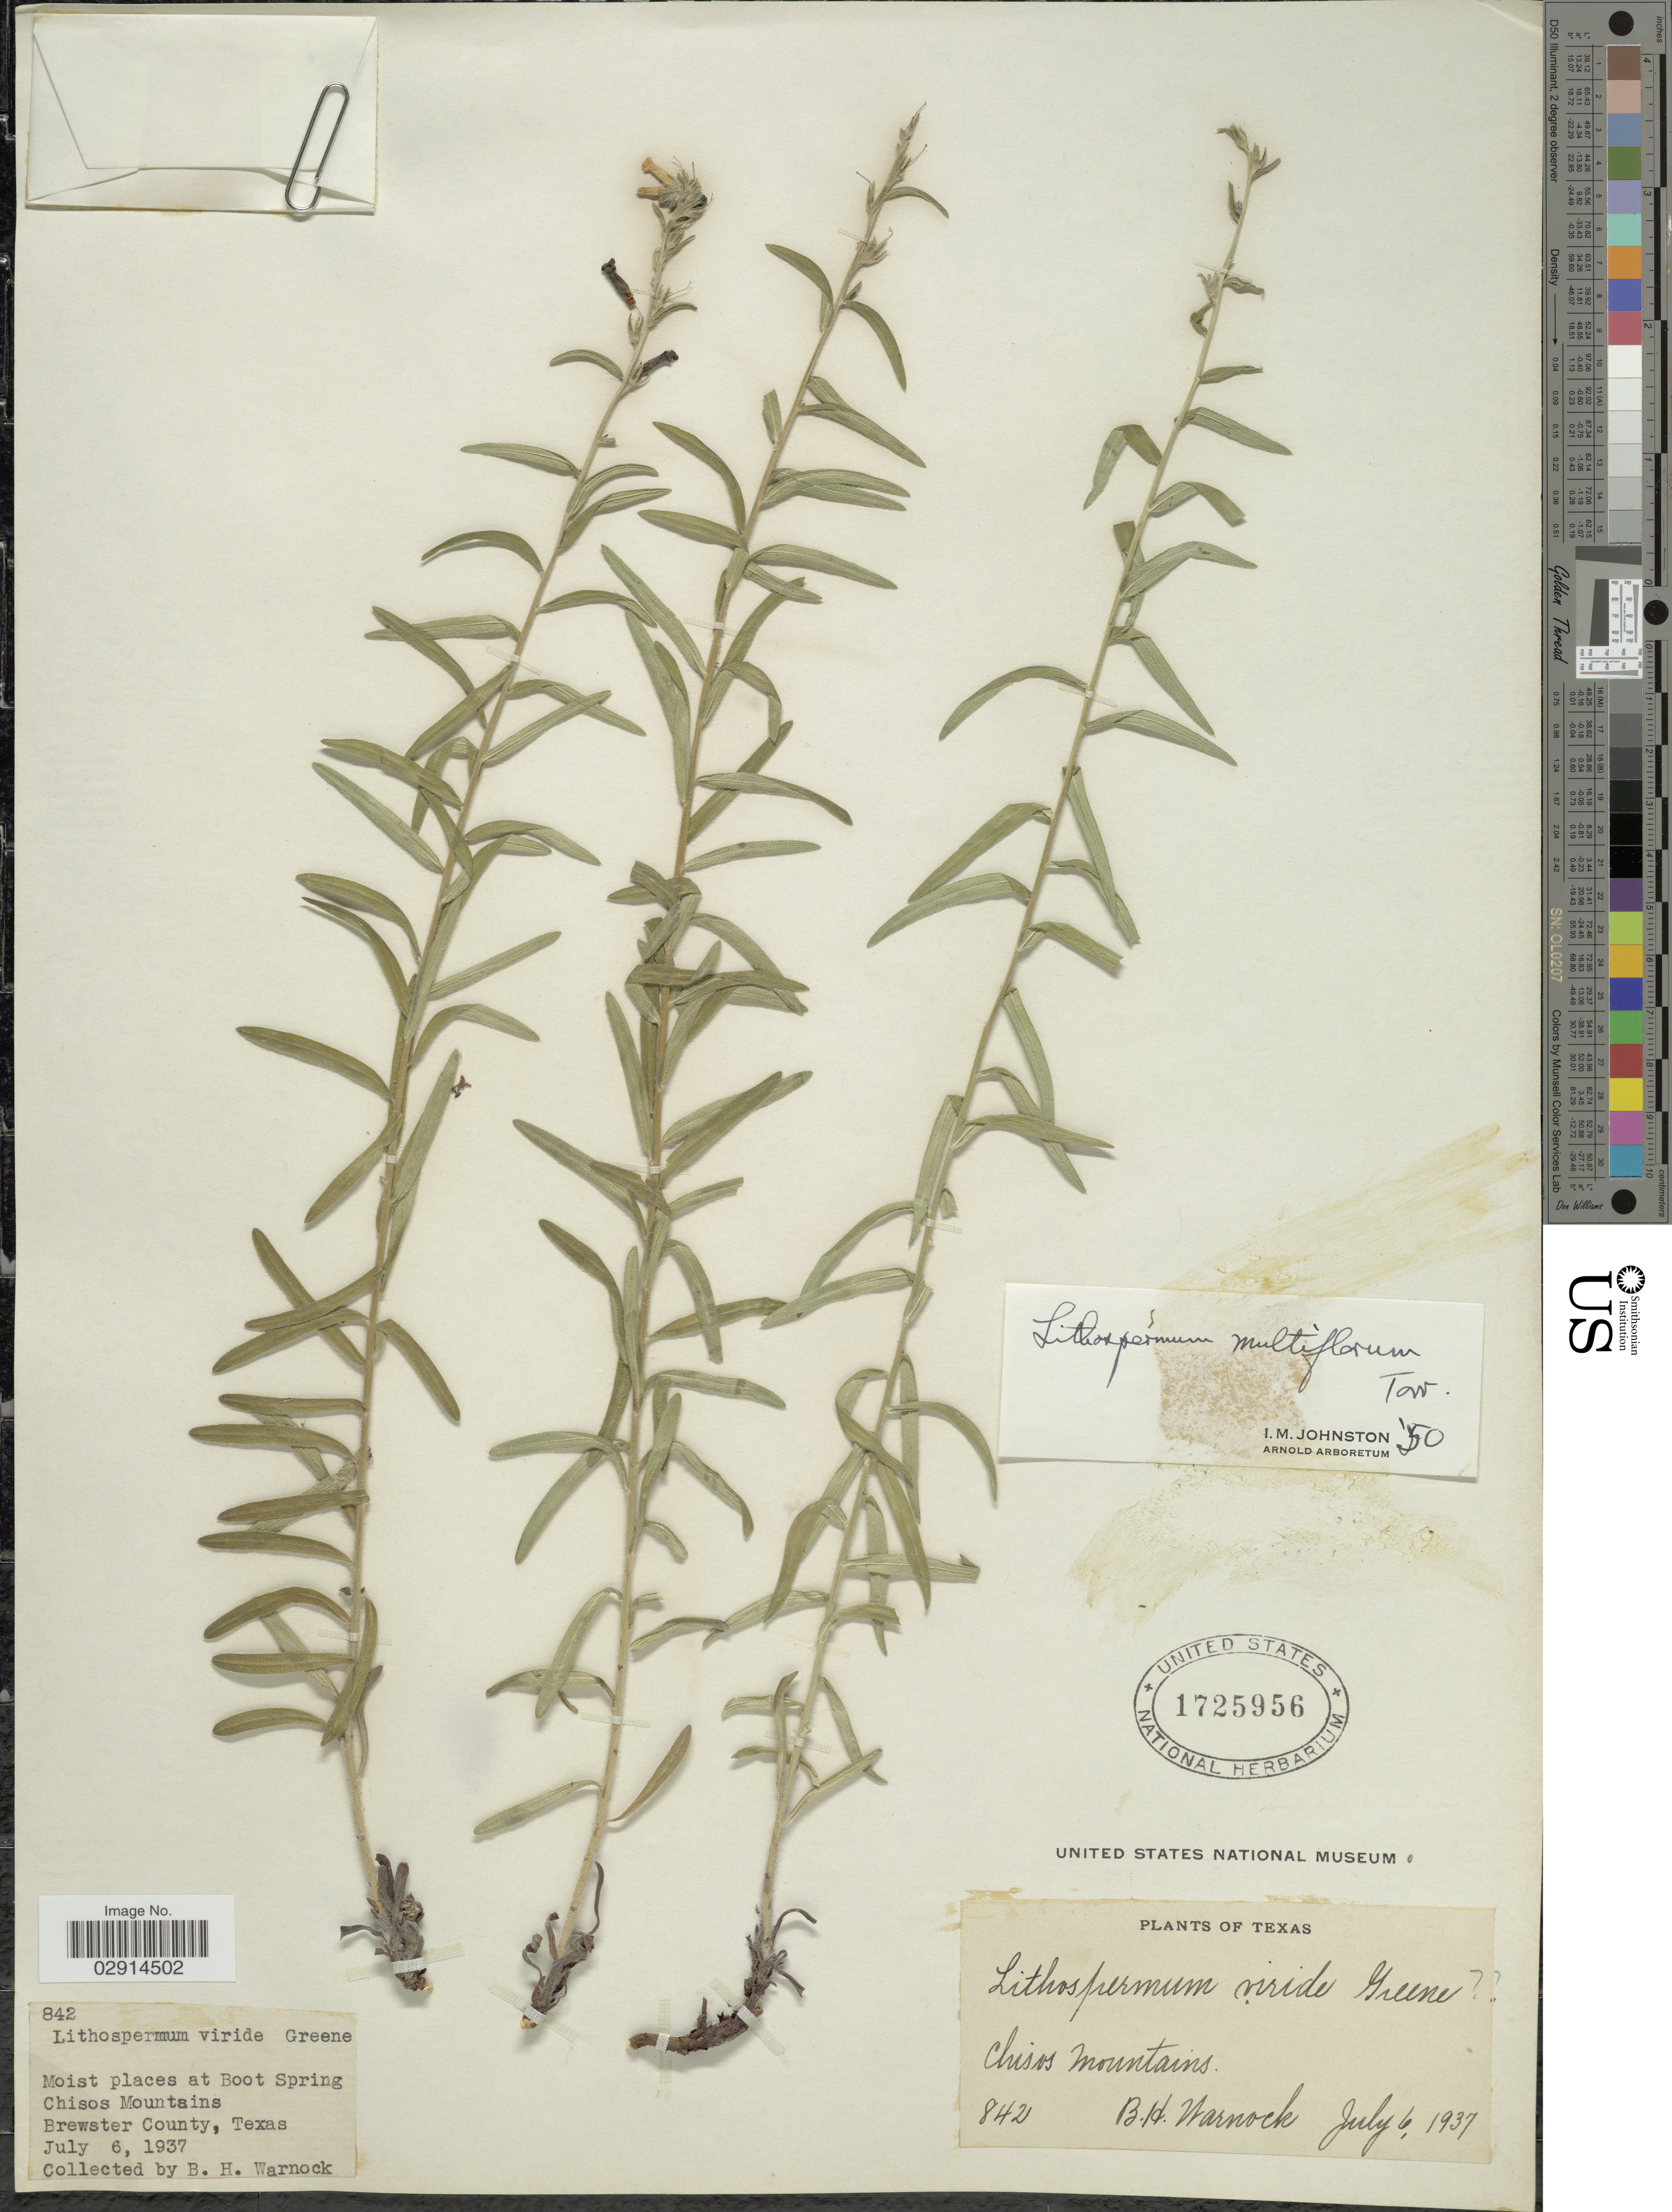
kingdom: Plantae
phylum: Tracheophyta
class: Magnoliopsida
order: Boraginales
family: Boraginaceae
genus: Lithospermum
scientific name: Lithospermum multiflorum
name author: Torr. ex A. Gray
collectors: B. H. Warnock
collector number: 842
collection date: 1937-07-06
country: United States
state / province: Texas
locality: At Boot Spring. Chisos Mountains. Brewster County.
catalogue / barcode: US 1725956